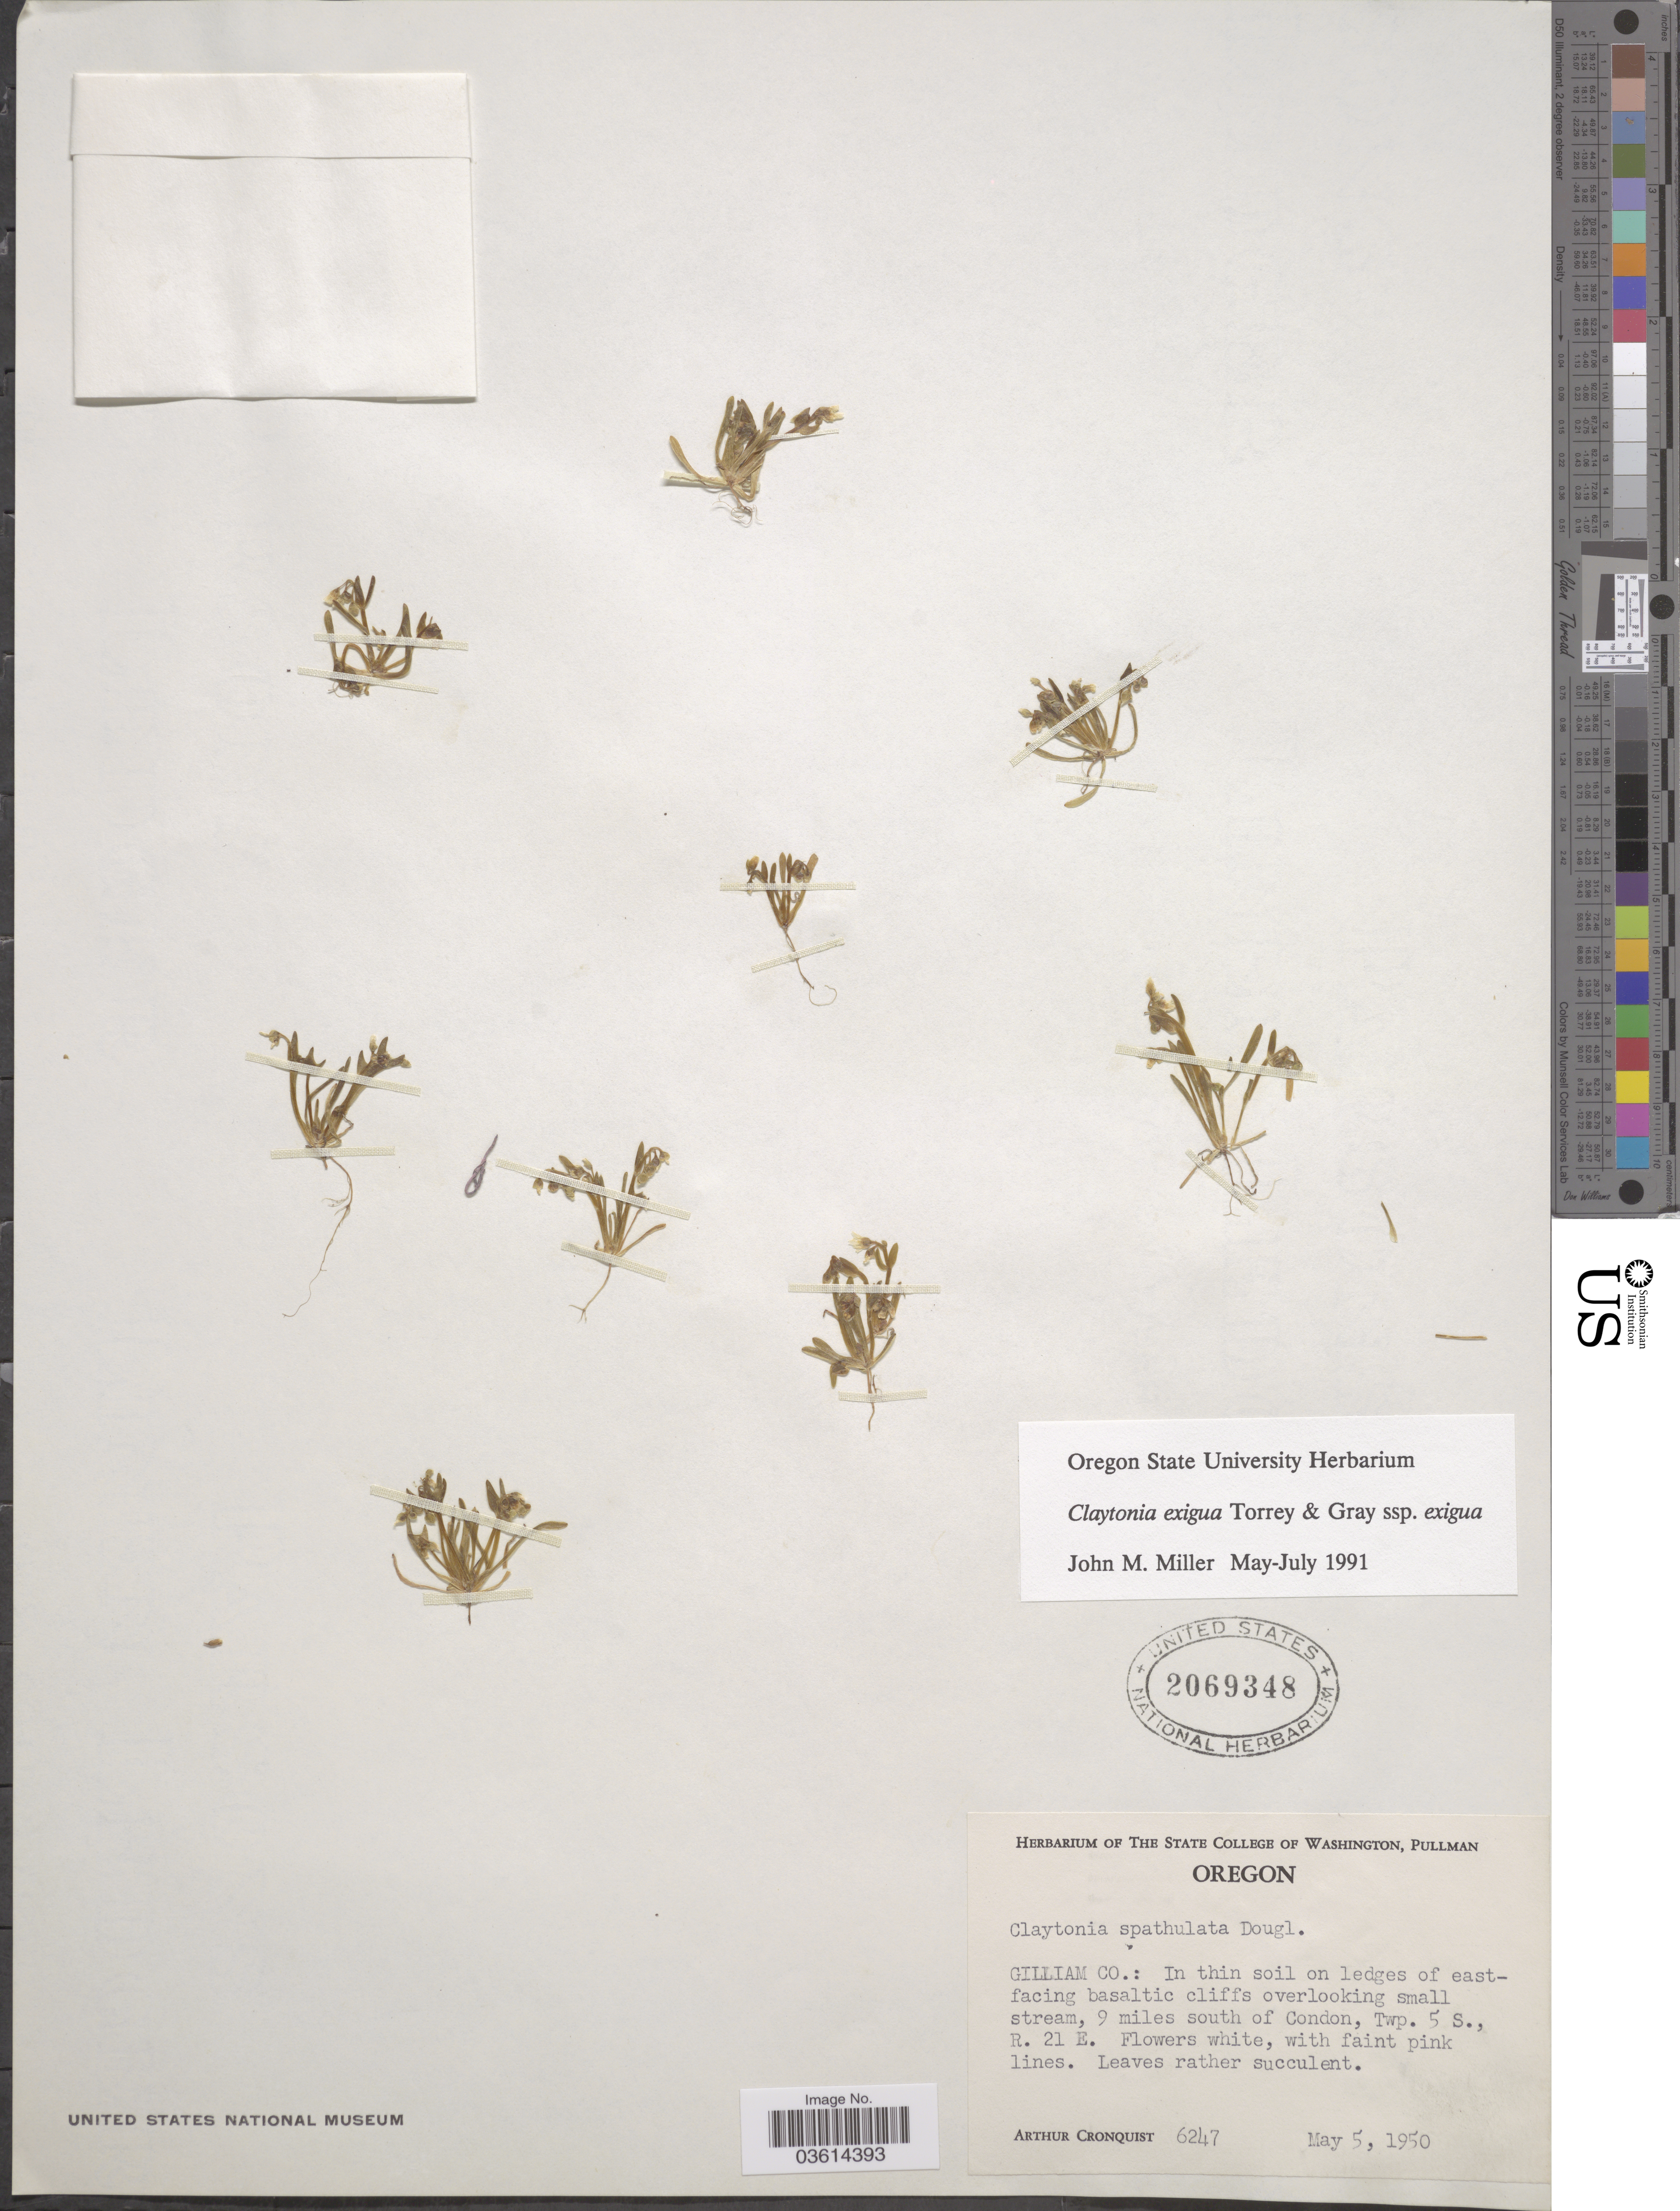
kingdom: Plantae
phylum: Tracheophyta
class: Magnoliopsida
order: Caryophyllales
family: Montiaceae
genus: Claytonia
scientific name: Claytonia exigua subsp. exigua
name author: (Douglas) Torr. & A. Gray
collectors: A. J. Cronquist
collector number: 6247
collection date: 1950-05-05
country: United States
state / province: Oregon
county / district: Gilliam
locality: Gilliam Co.: In thin soil on ledges of east-facing basaltic cliffs overlooking small stream, 9 miles south of Condon, Twp. 5 S., R. 21 E.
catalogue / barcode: US 2069348